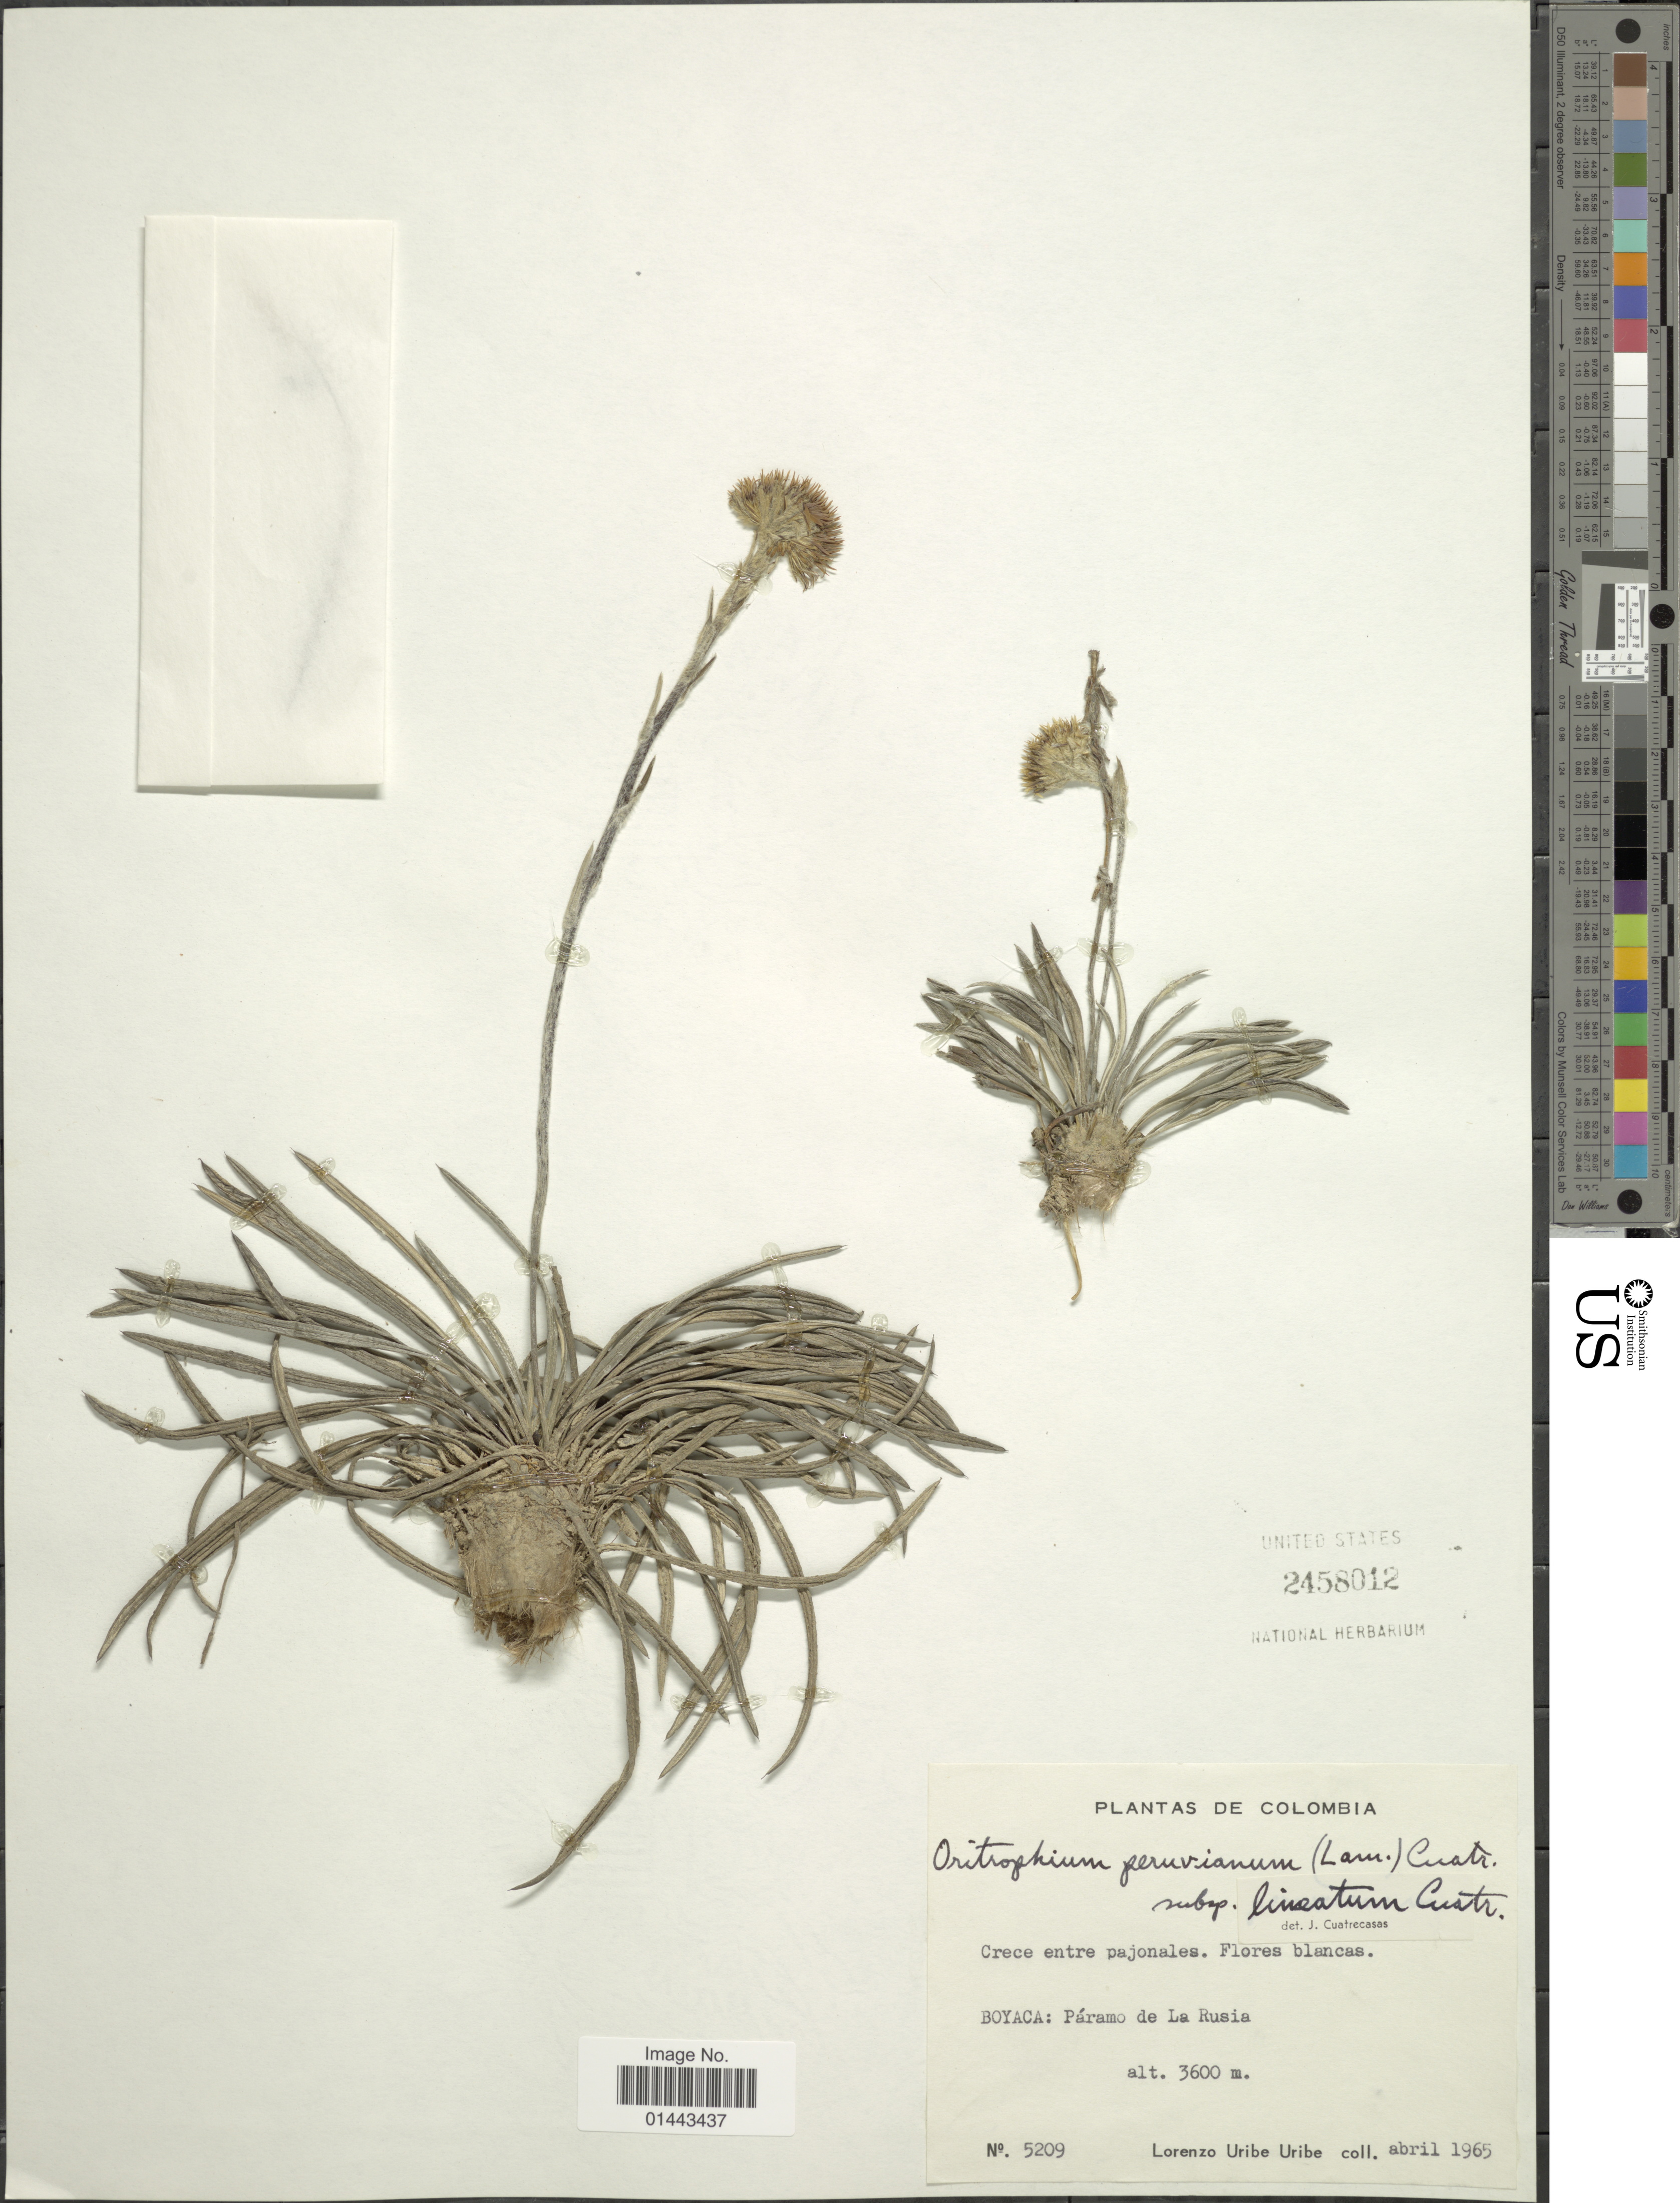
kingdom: Plantae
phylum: Tracheophyta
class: Magnoliopsida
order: Asterales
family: Asteraceae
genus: Oritrophium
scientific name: Oritrophium peruvianum subsp. lineatum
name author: (Cuatrec.) Cuatrec.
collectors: L. Uribe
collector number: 5209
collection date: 1965-04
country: Colombia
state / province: Boyacá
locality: Paramo de La Rusia.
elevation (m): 3600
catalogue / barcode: US 2458012